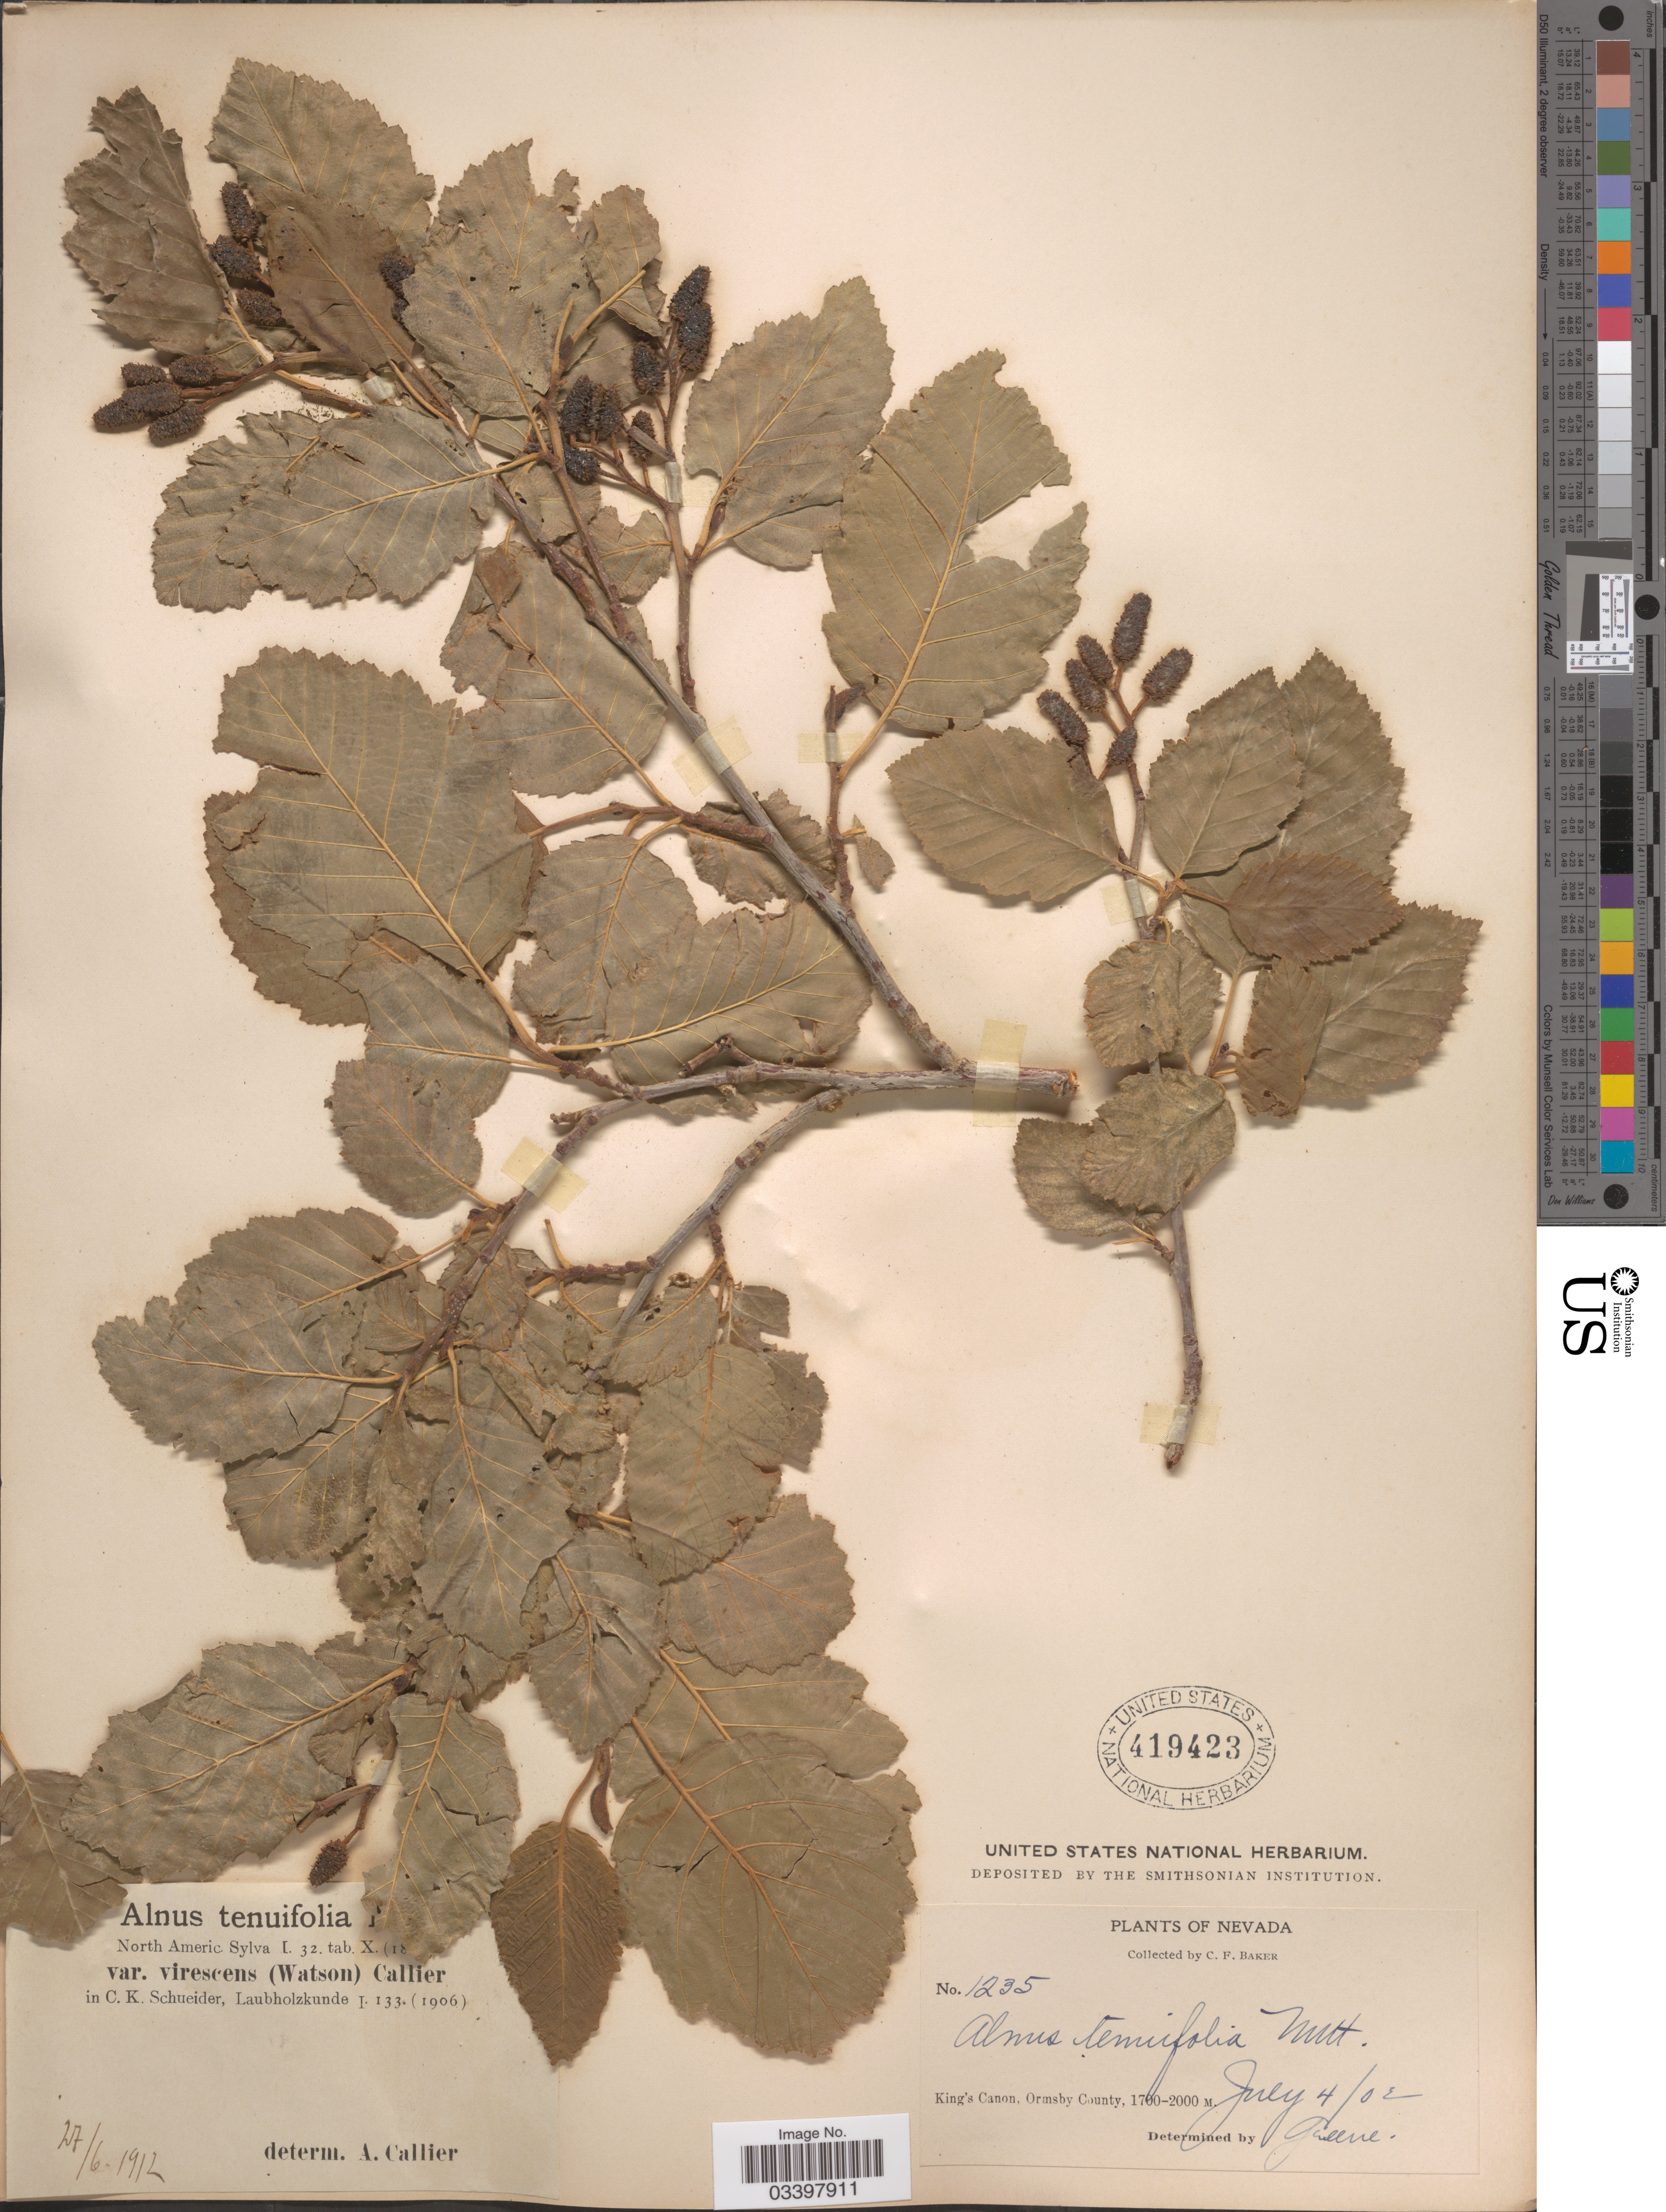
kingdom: Plantae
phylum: Tracheophyta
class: Magnoliopsida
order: Fagales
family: Betulaceae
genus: Alnus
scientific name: Alnus tenuifolia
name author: Nutt.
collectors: C. F. Baker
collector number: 1235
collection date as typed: Transcribed d/m/y: 4/7/2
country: United States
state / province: Nevada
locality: King's Canon, Ormsby County.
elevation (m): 1700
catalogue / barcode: US 419423